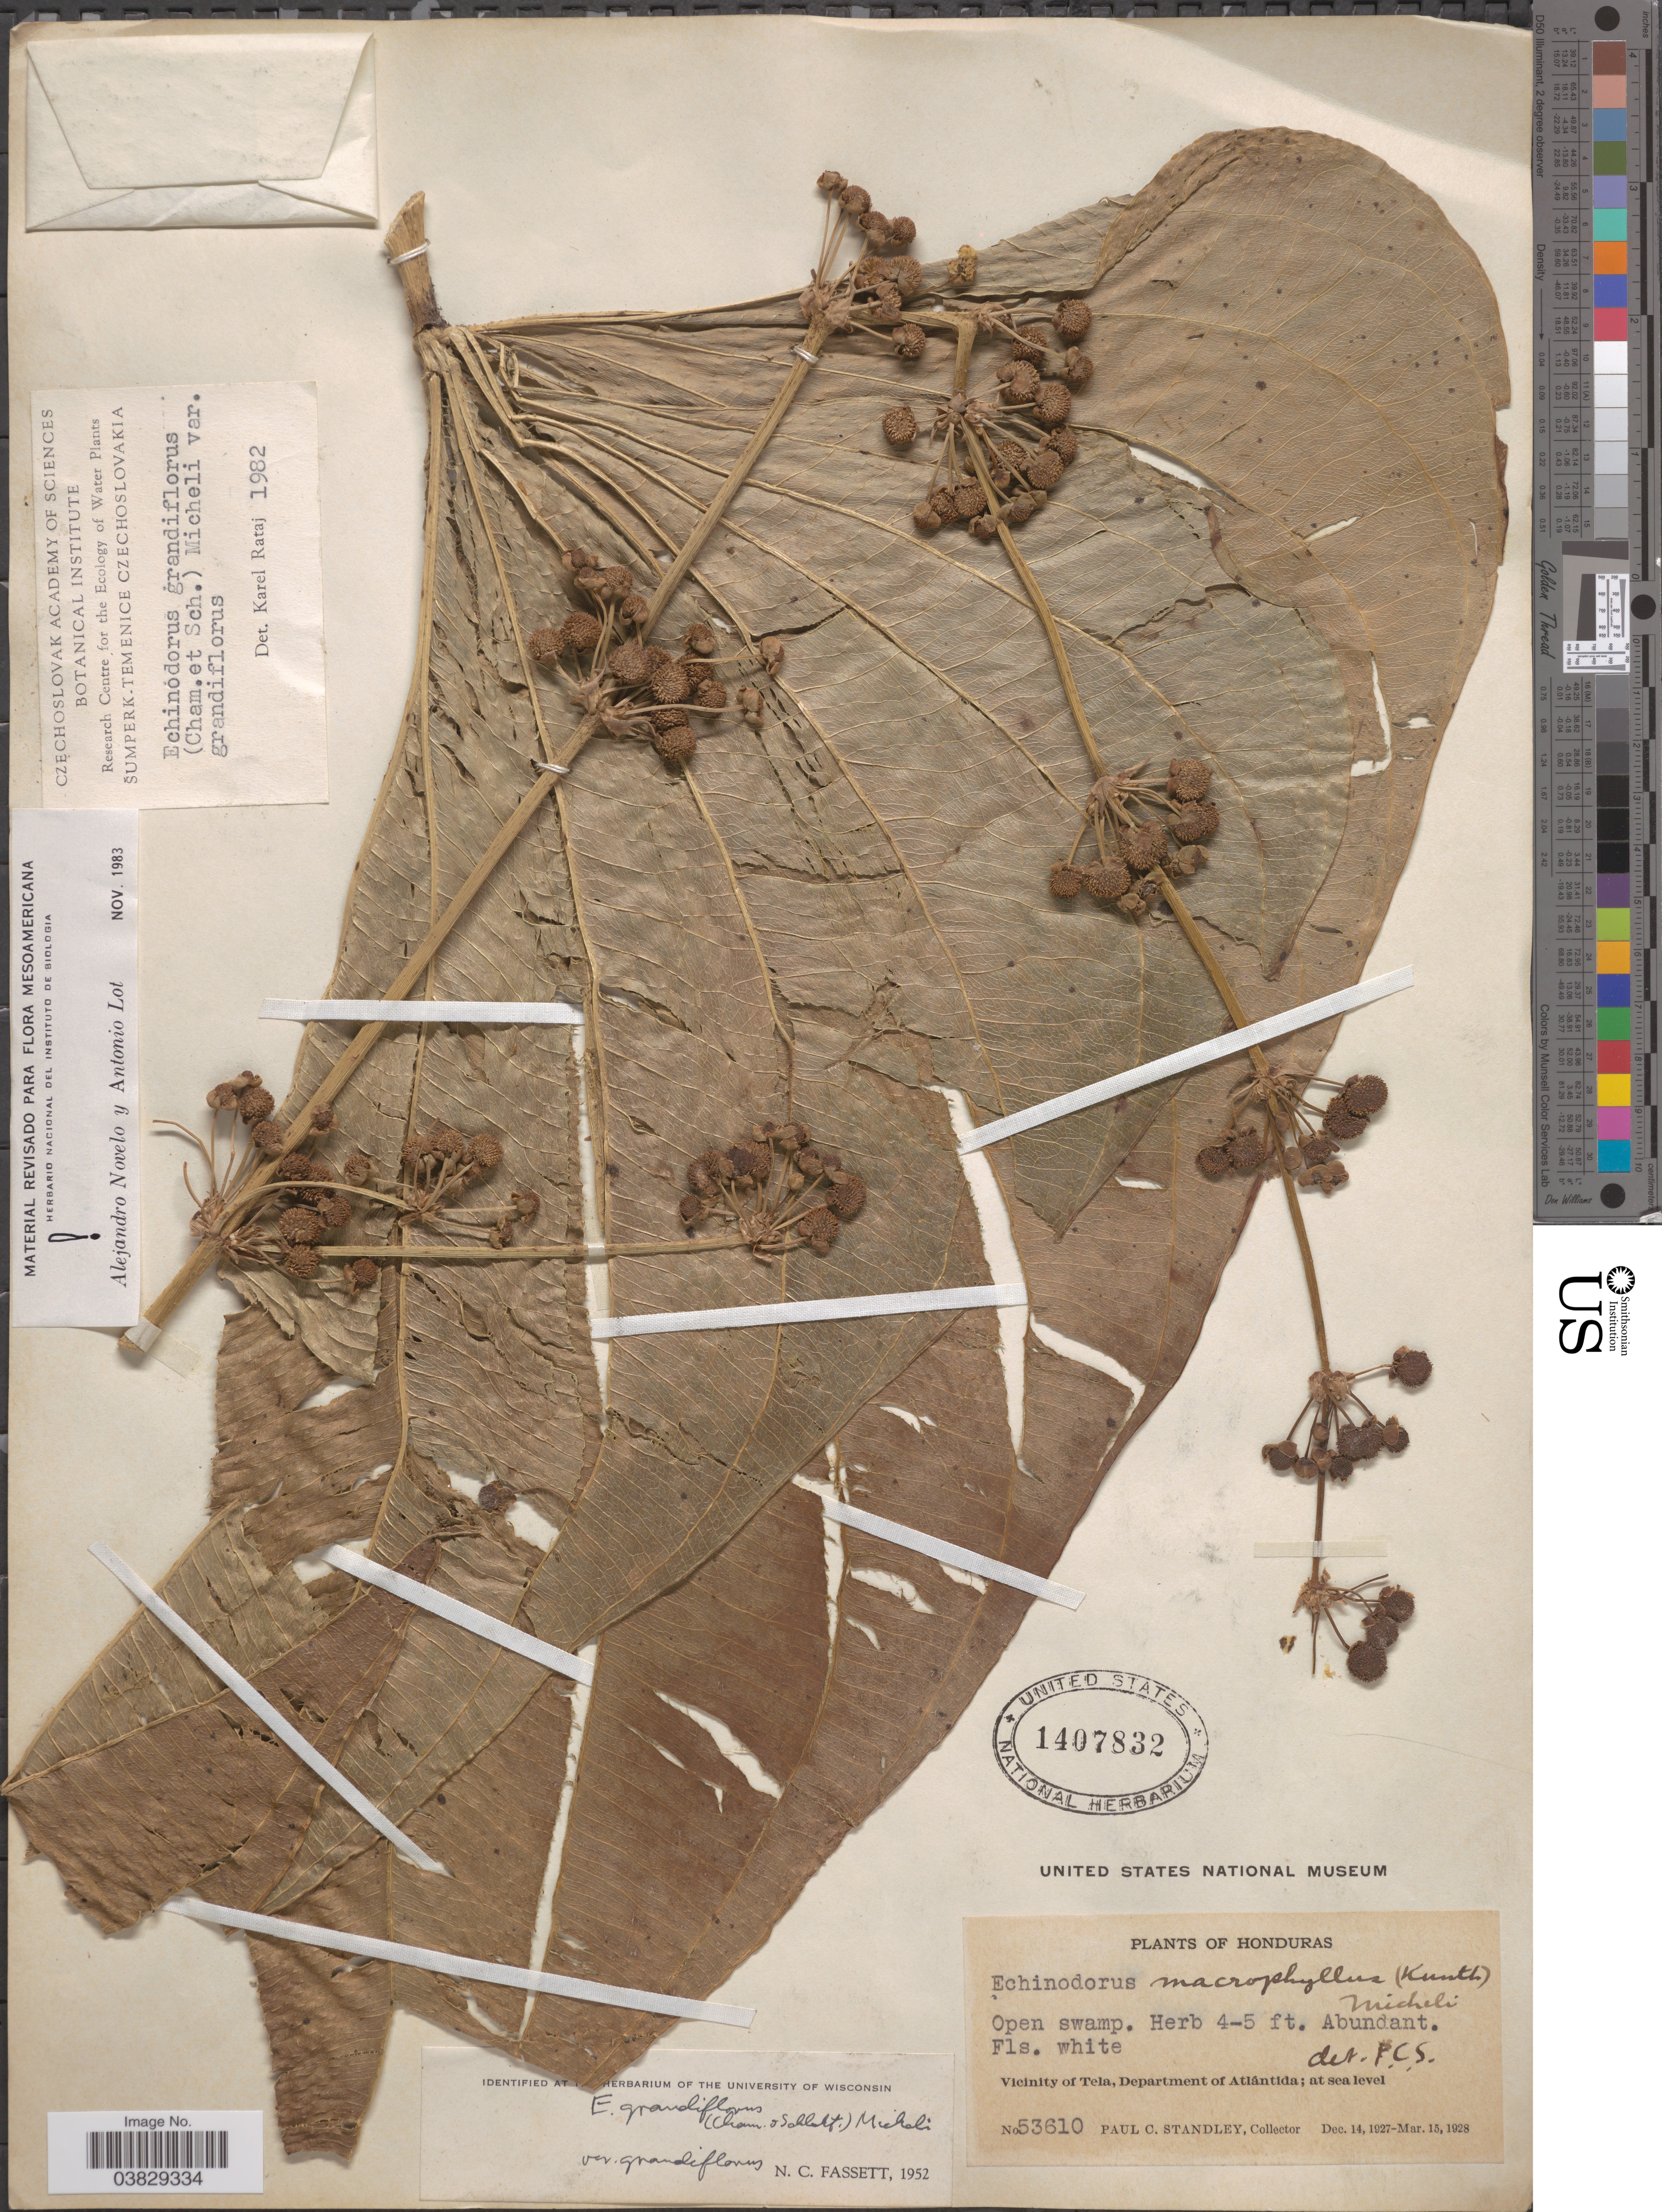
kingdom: Plantae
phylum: Tracheophyta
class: Liliopsida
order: Alismatales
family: Alismataceae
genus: Echinodorus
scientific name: Echinodorus grandiflorus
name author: (Cham. & Schltdl.) Micheli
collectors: P. C. Standley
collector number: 53610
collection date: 1927-12-14/1928-03-15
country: Honduras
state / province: Atlantida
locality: Vicinity of Tela, Department of Atlántida.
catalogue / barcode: US 1407832